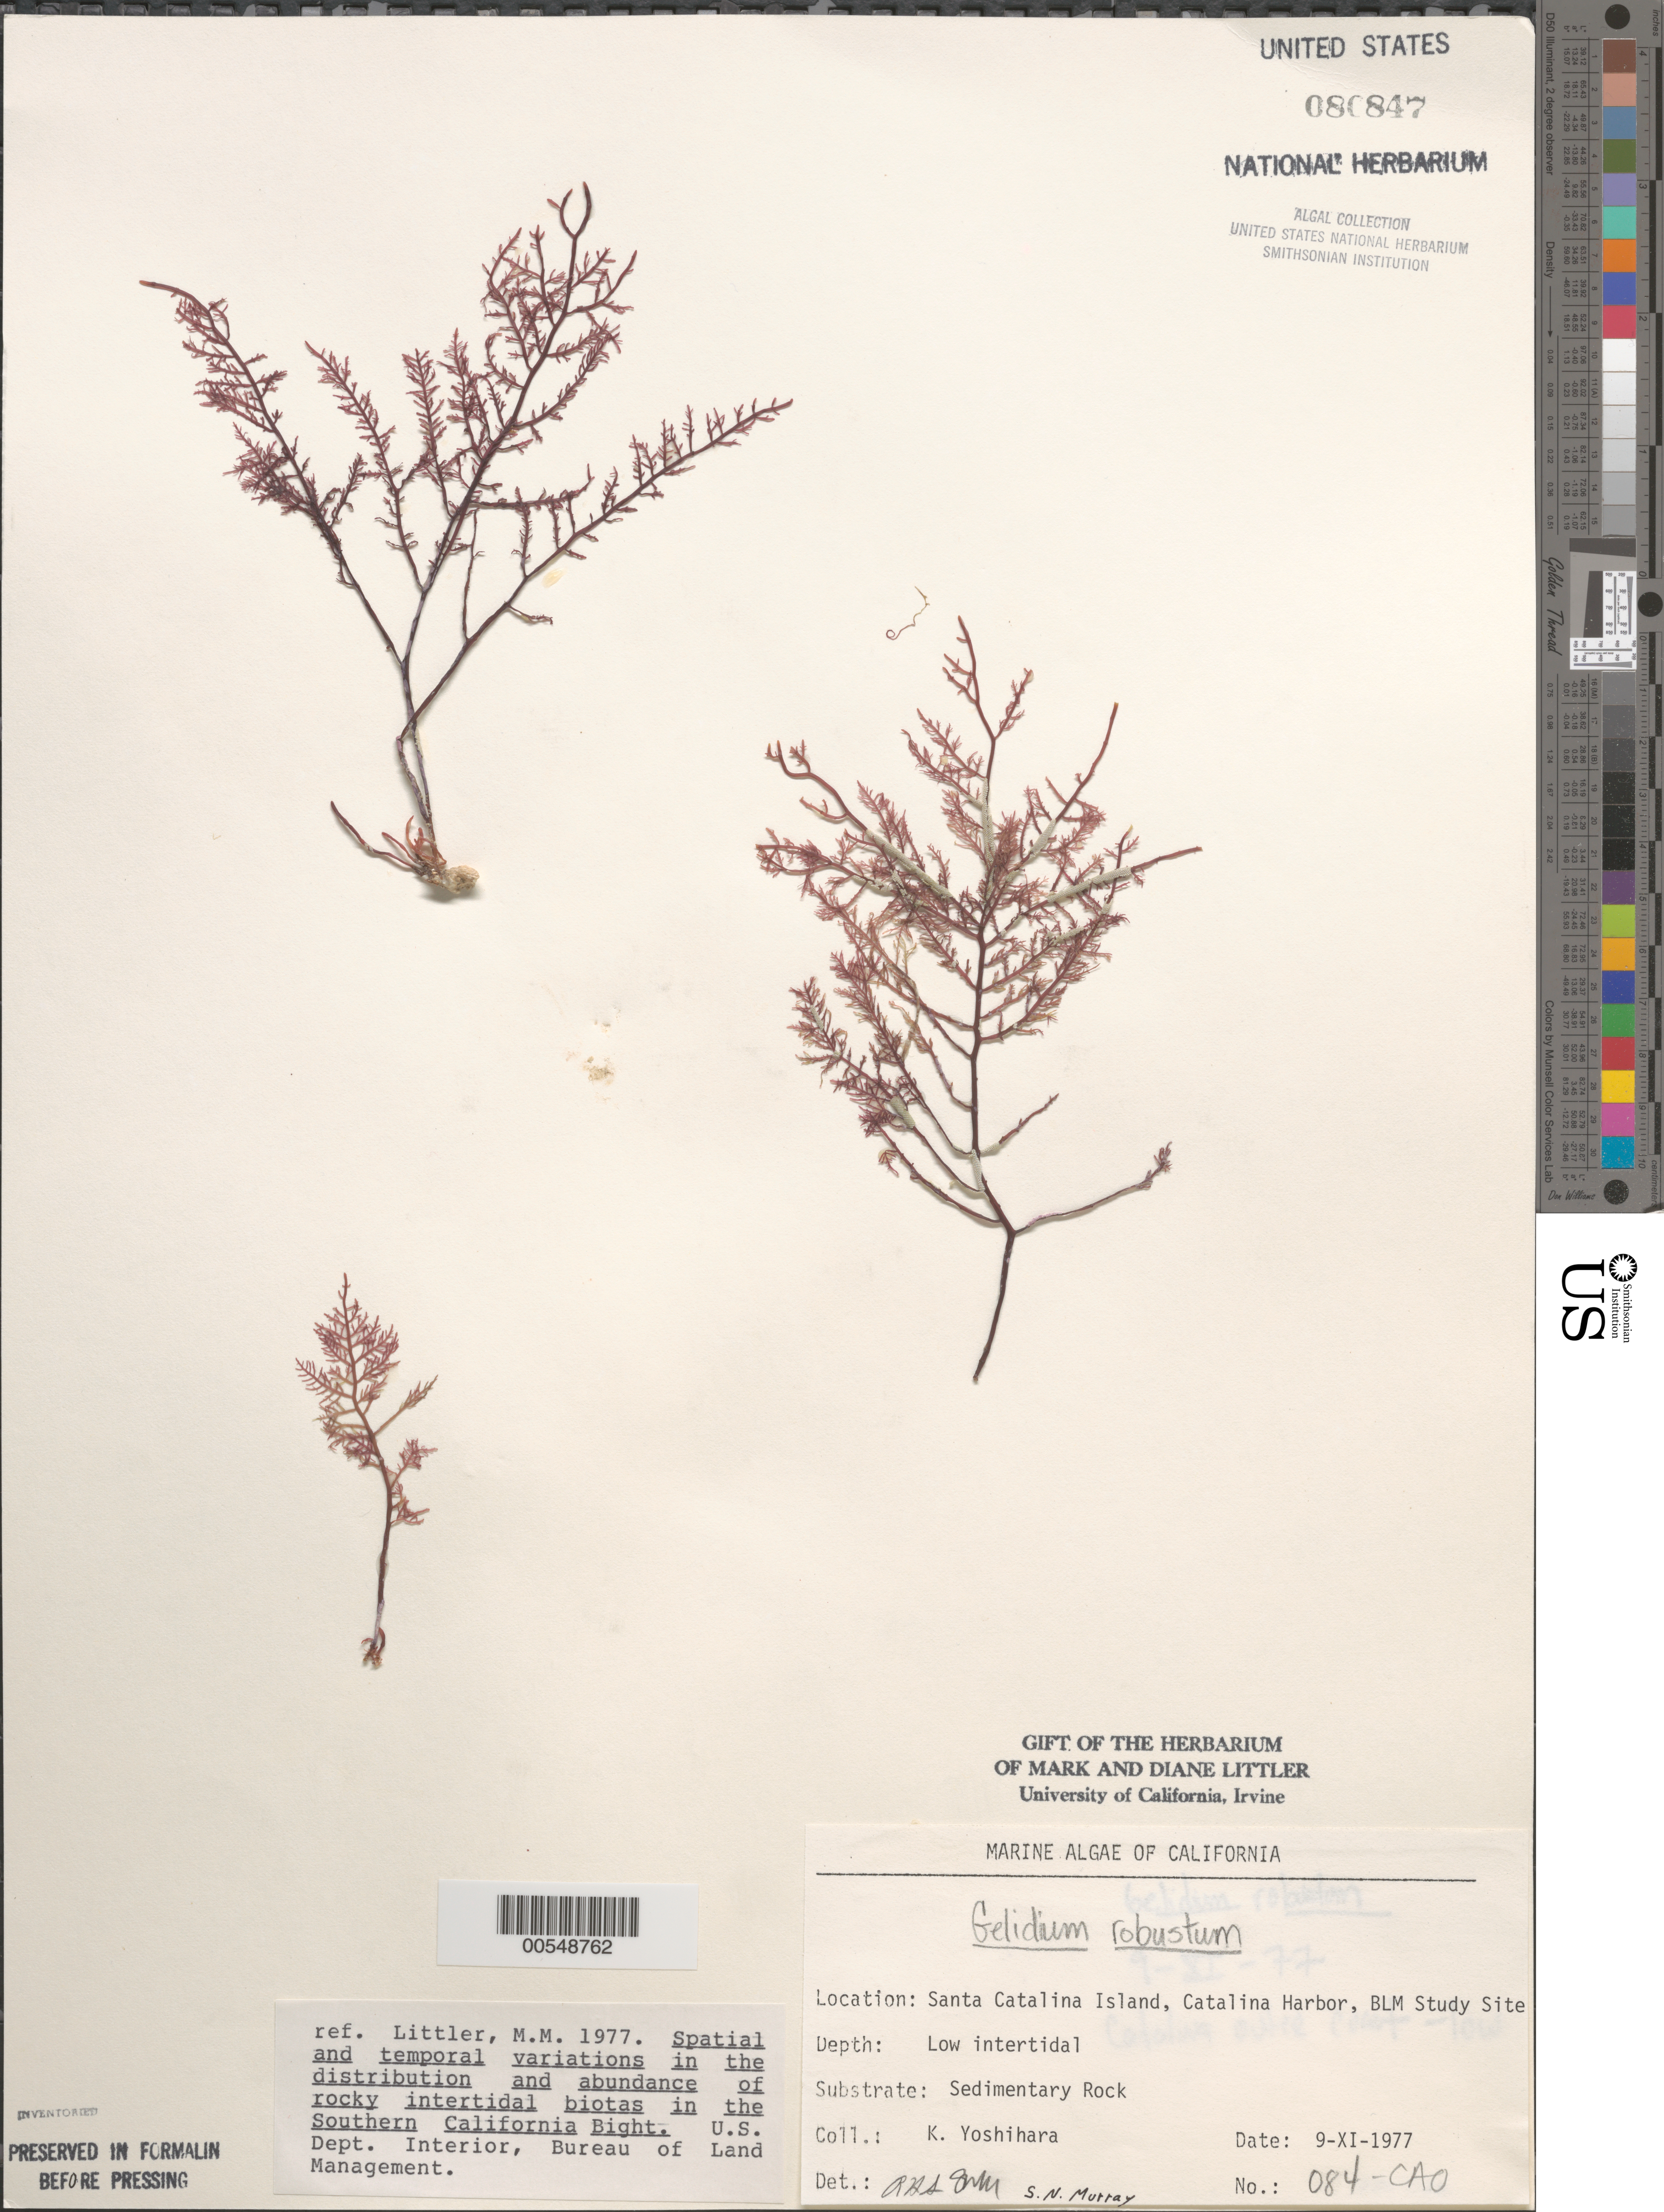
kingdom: Plantae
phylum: Rhodophyta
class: Florideophyceae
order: Gelidiales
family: Gelidiaceae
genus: Gelidium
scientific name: Gelidium robustum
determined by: Sims, Robert H.; Murray, S. N.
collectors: K. Yoshihara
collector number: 084-cao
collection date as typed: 09 Nov 1977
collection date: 1977-11-09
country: United States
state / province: California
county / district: Los Angeles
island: Santa Catalina Island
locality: West side of Catalina Harbor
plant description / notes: BLM-SOCALBIGHT Rocky Intertidal Survey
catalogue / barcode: US 80847